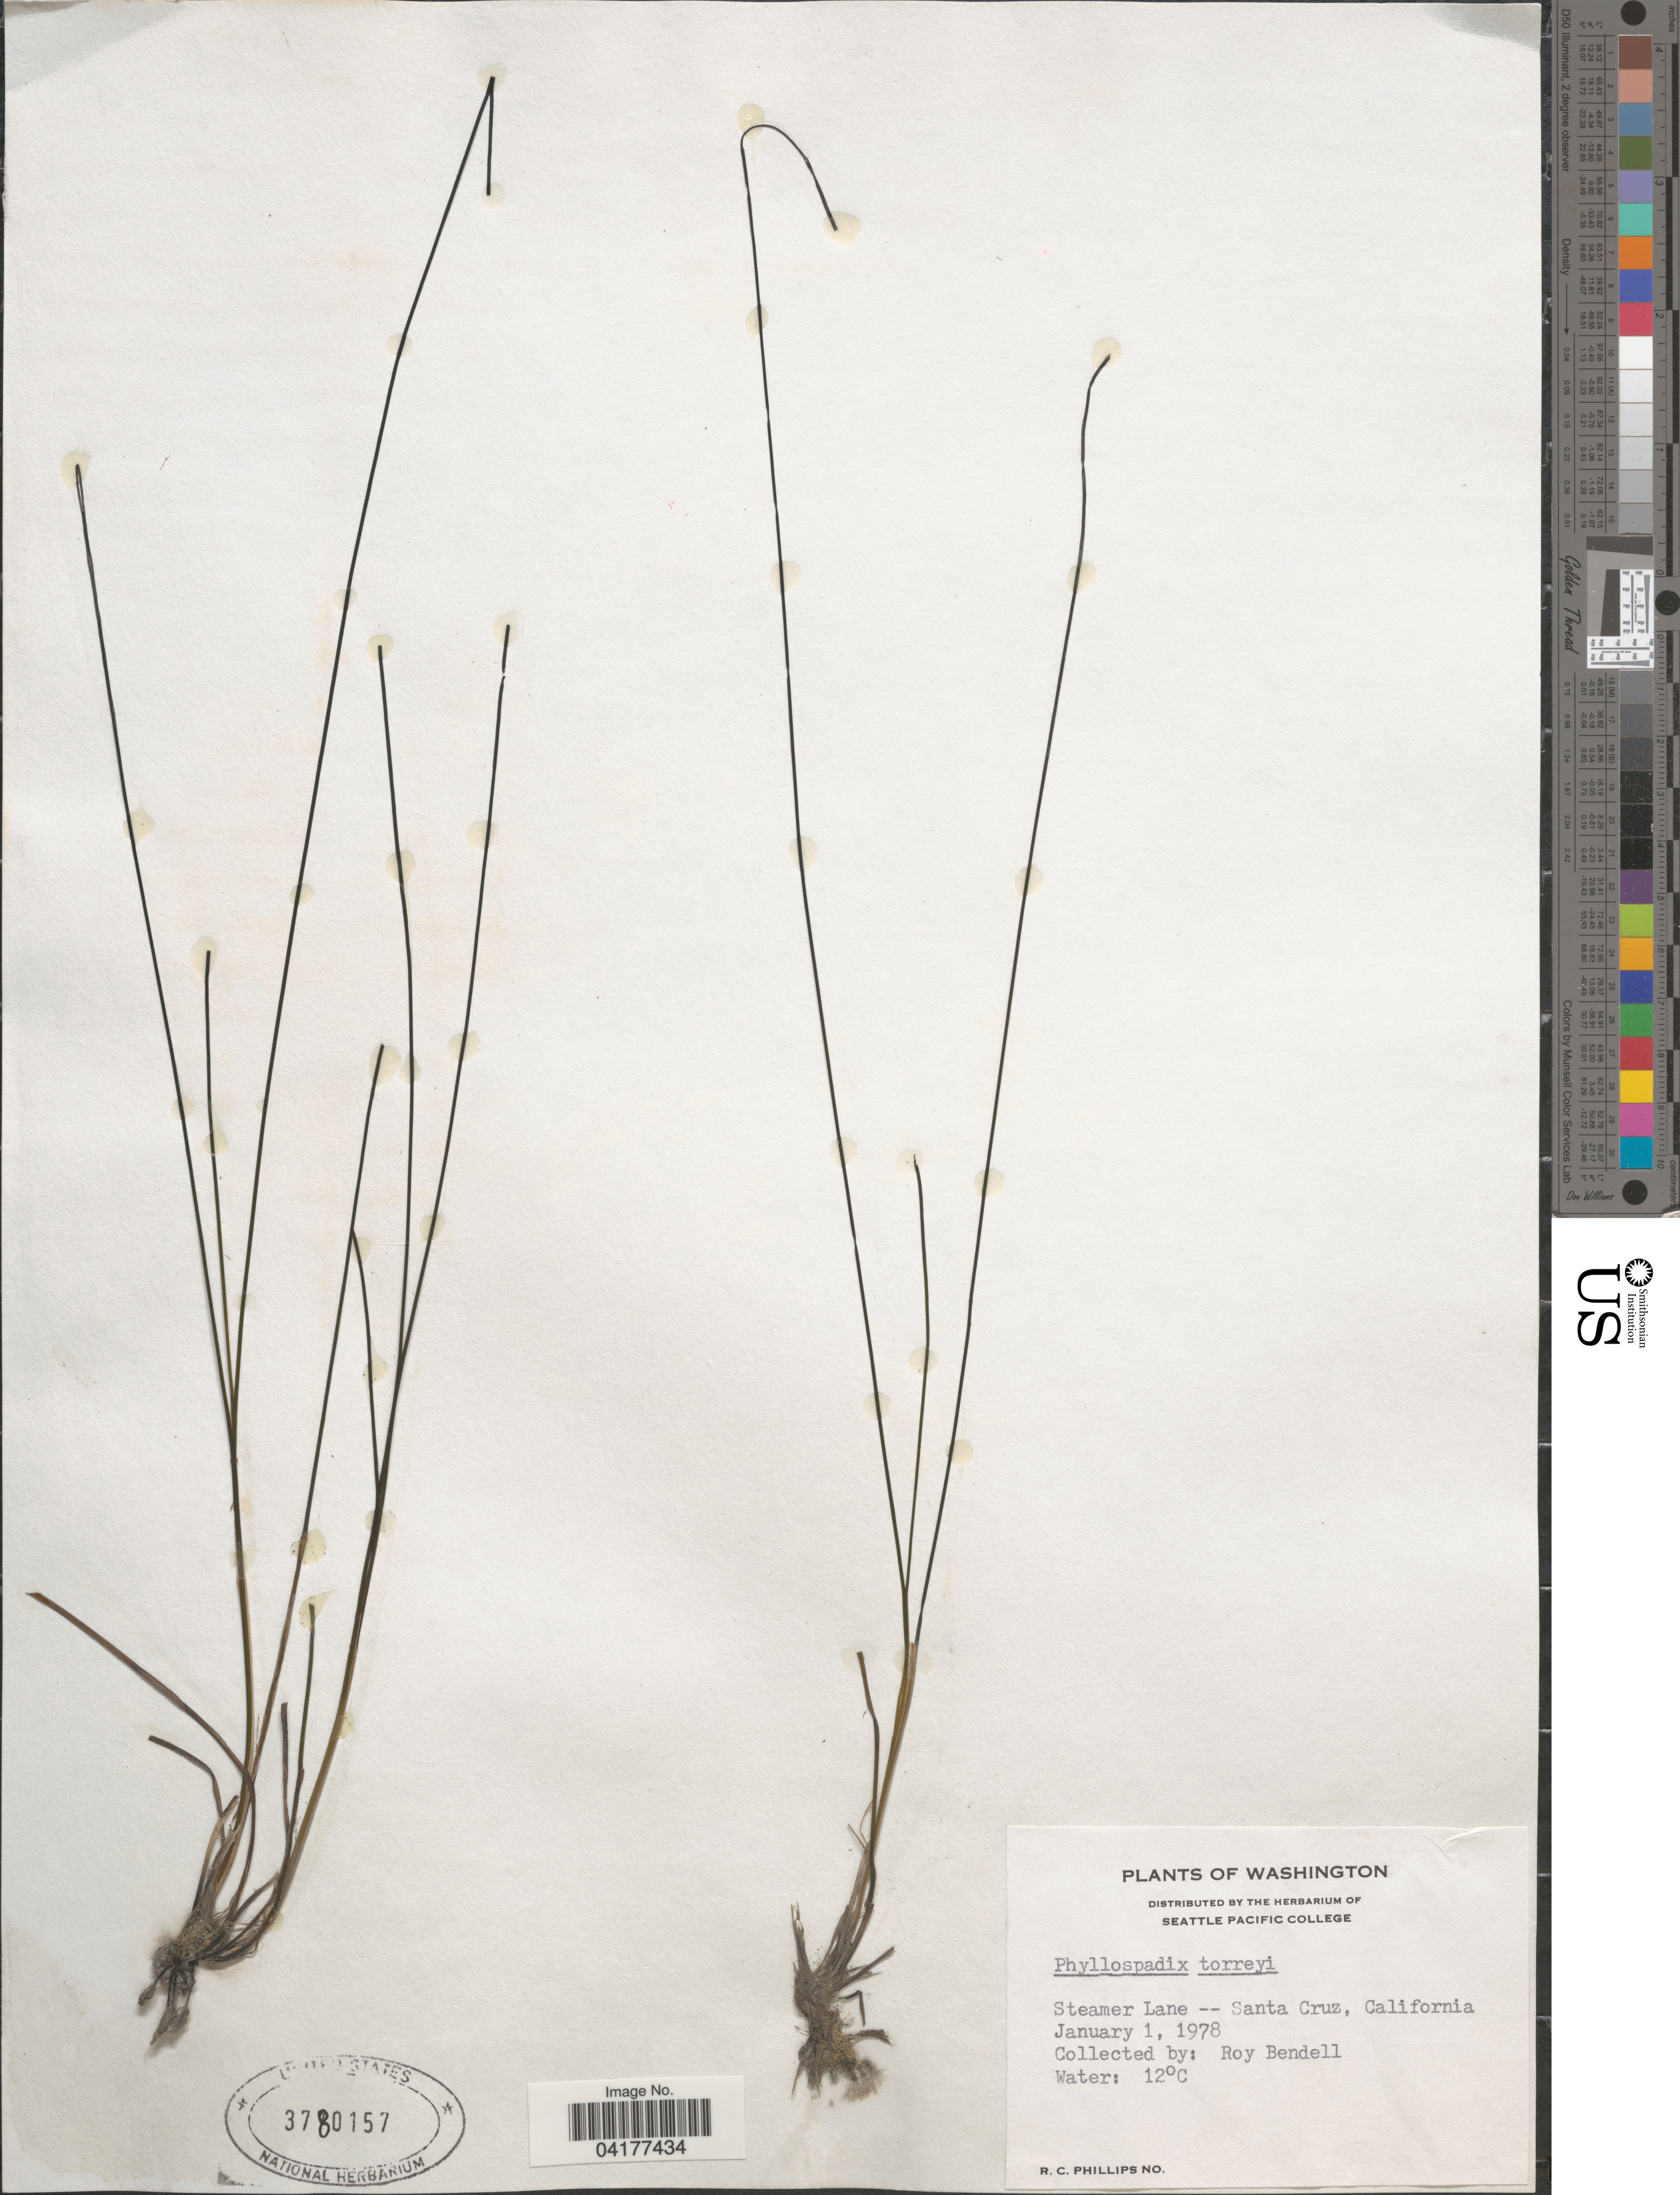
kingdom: Plantae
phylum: Tracheophyta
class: Liliopsida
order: Alismatales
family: Zosteraceae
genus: Phyllospadix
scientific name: Phyllospadix torreyi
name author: S. Watson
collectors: R. Bendell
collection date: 1978-01-01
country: United States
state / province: California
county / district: Santa Cruz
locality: Steamer Lane -- Santa Cruz.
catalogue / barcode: US 3780157